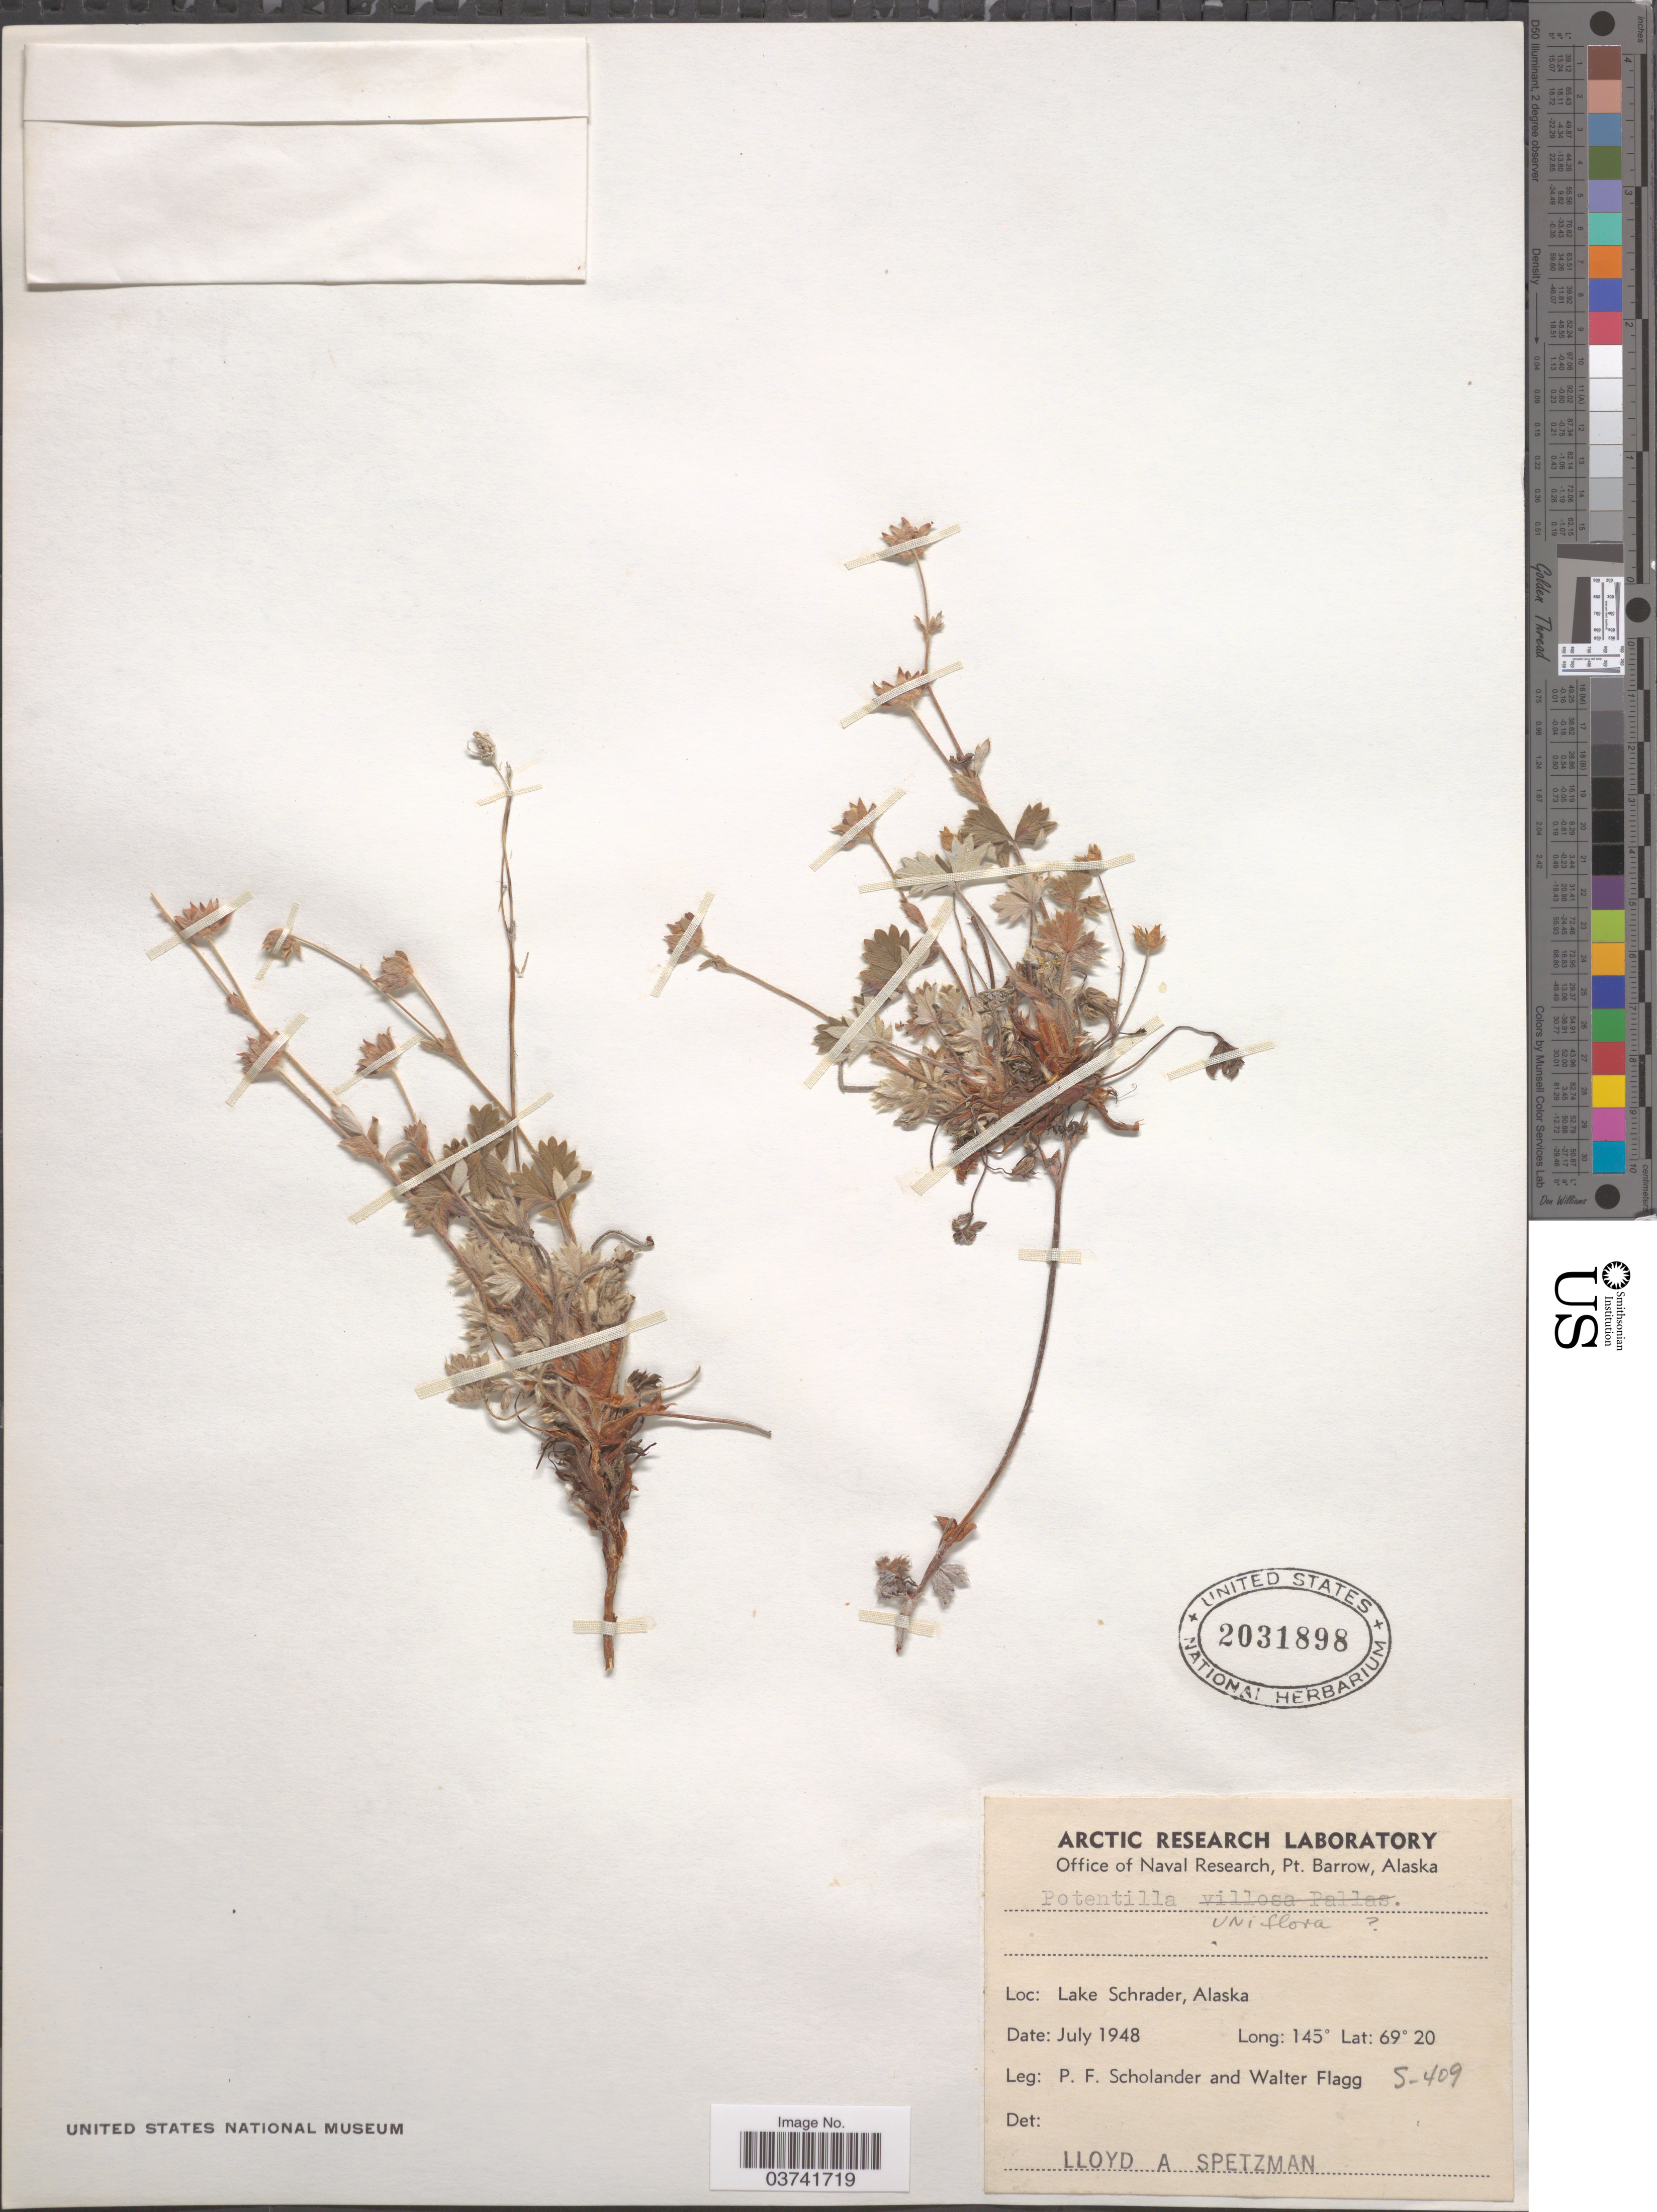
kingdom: Plantae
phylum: Tracheophyta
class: Magnoliopsida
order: Rosales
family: Rosaceae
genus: Potentilla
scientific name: Potentilla uniflora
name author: Ledeb.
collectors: P. Scholander & W. Flagg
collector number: S-409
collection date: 1948-07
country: United States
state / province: Alaska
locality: Lake Schrader.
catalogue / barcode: US 2031898